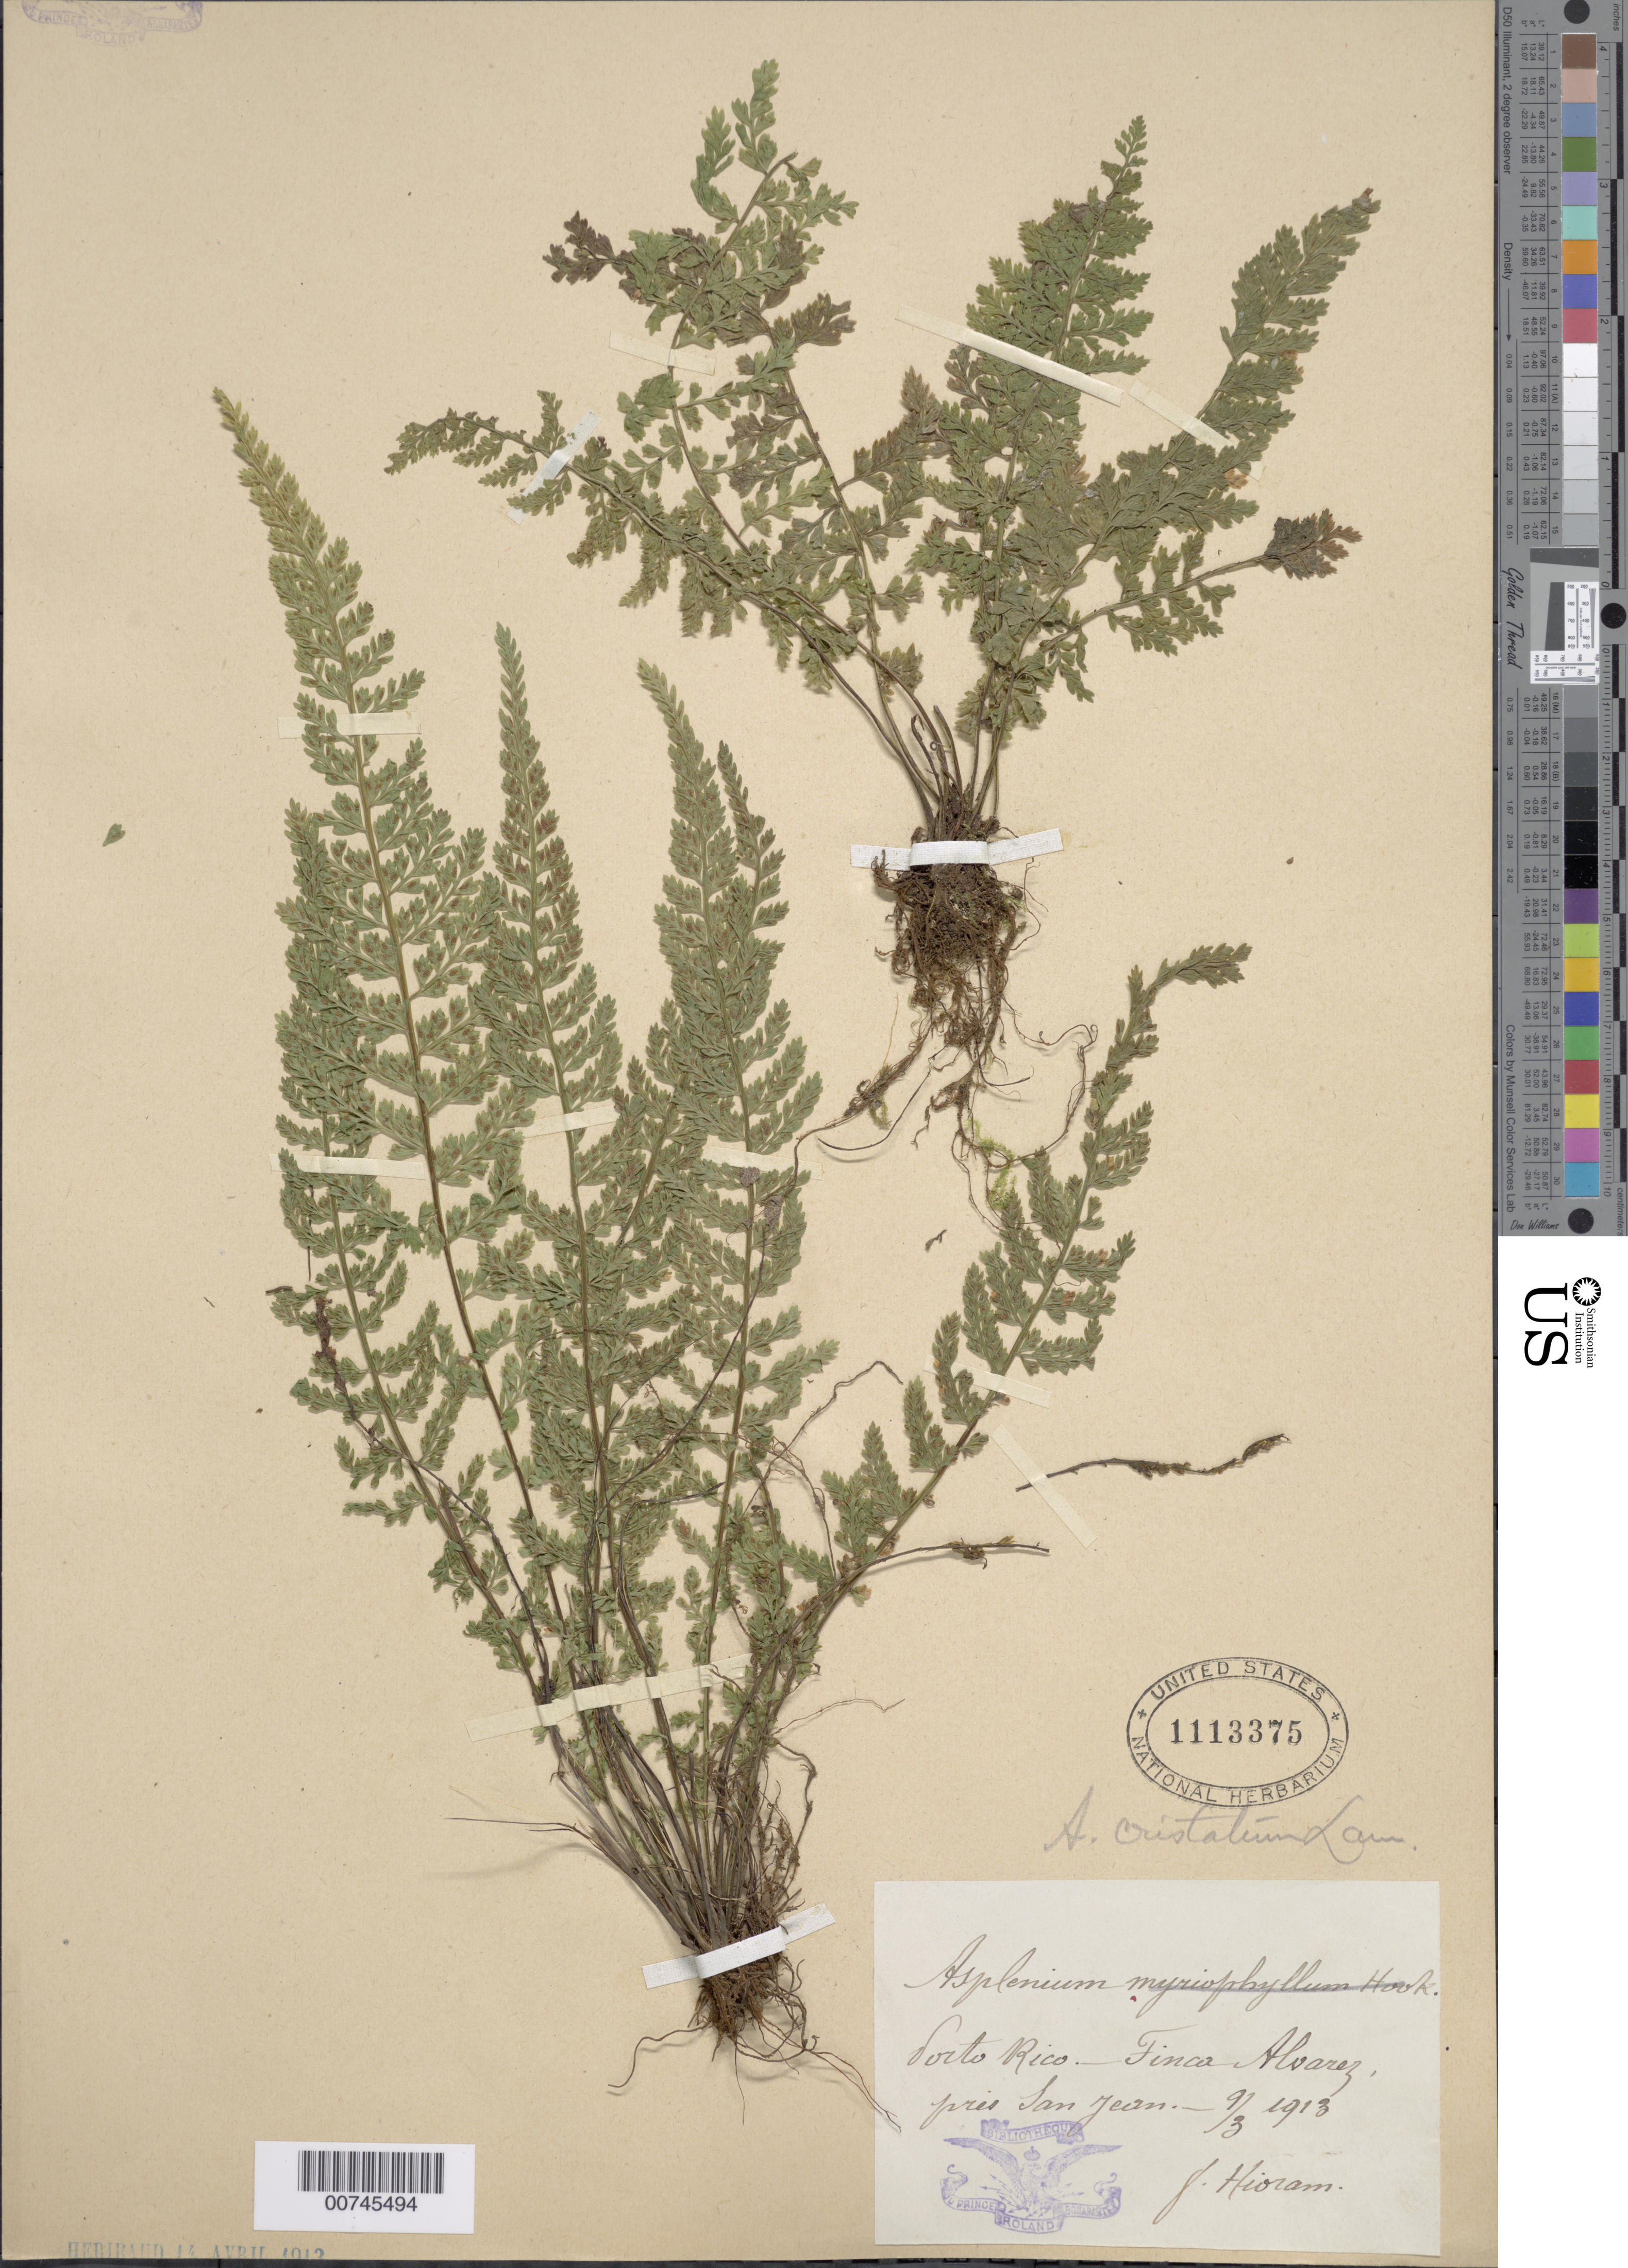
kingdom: Plantae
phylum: Tracheophyta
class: Polypodiopsida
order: Polypodiales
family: Aspleniaceae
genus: Asplenium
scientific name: Asplenium cristatum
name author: Lam.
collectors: Bro. Hioram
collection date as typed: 09 Mar 1913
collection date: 1913-03-09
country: Puerto Rico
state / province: San Juan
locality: Finca Alvarez, pres San Juan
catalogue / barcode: US 1113375